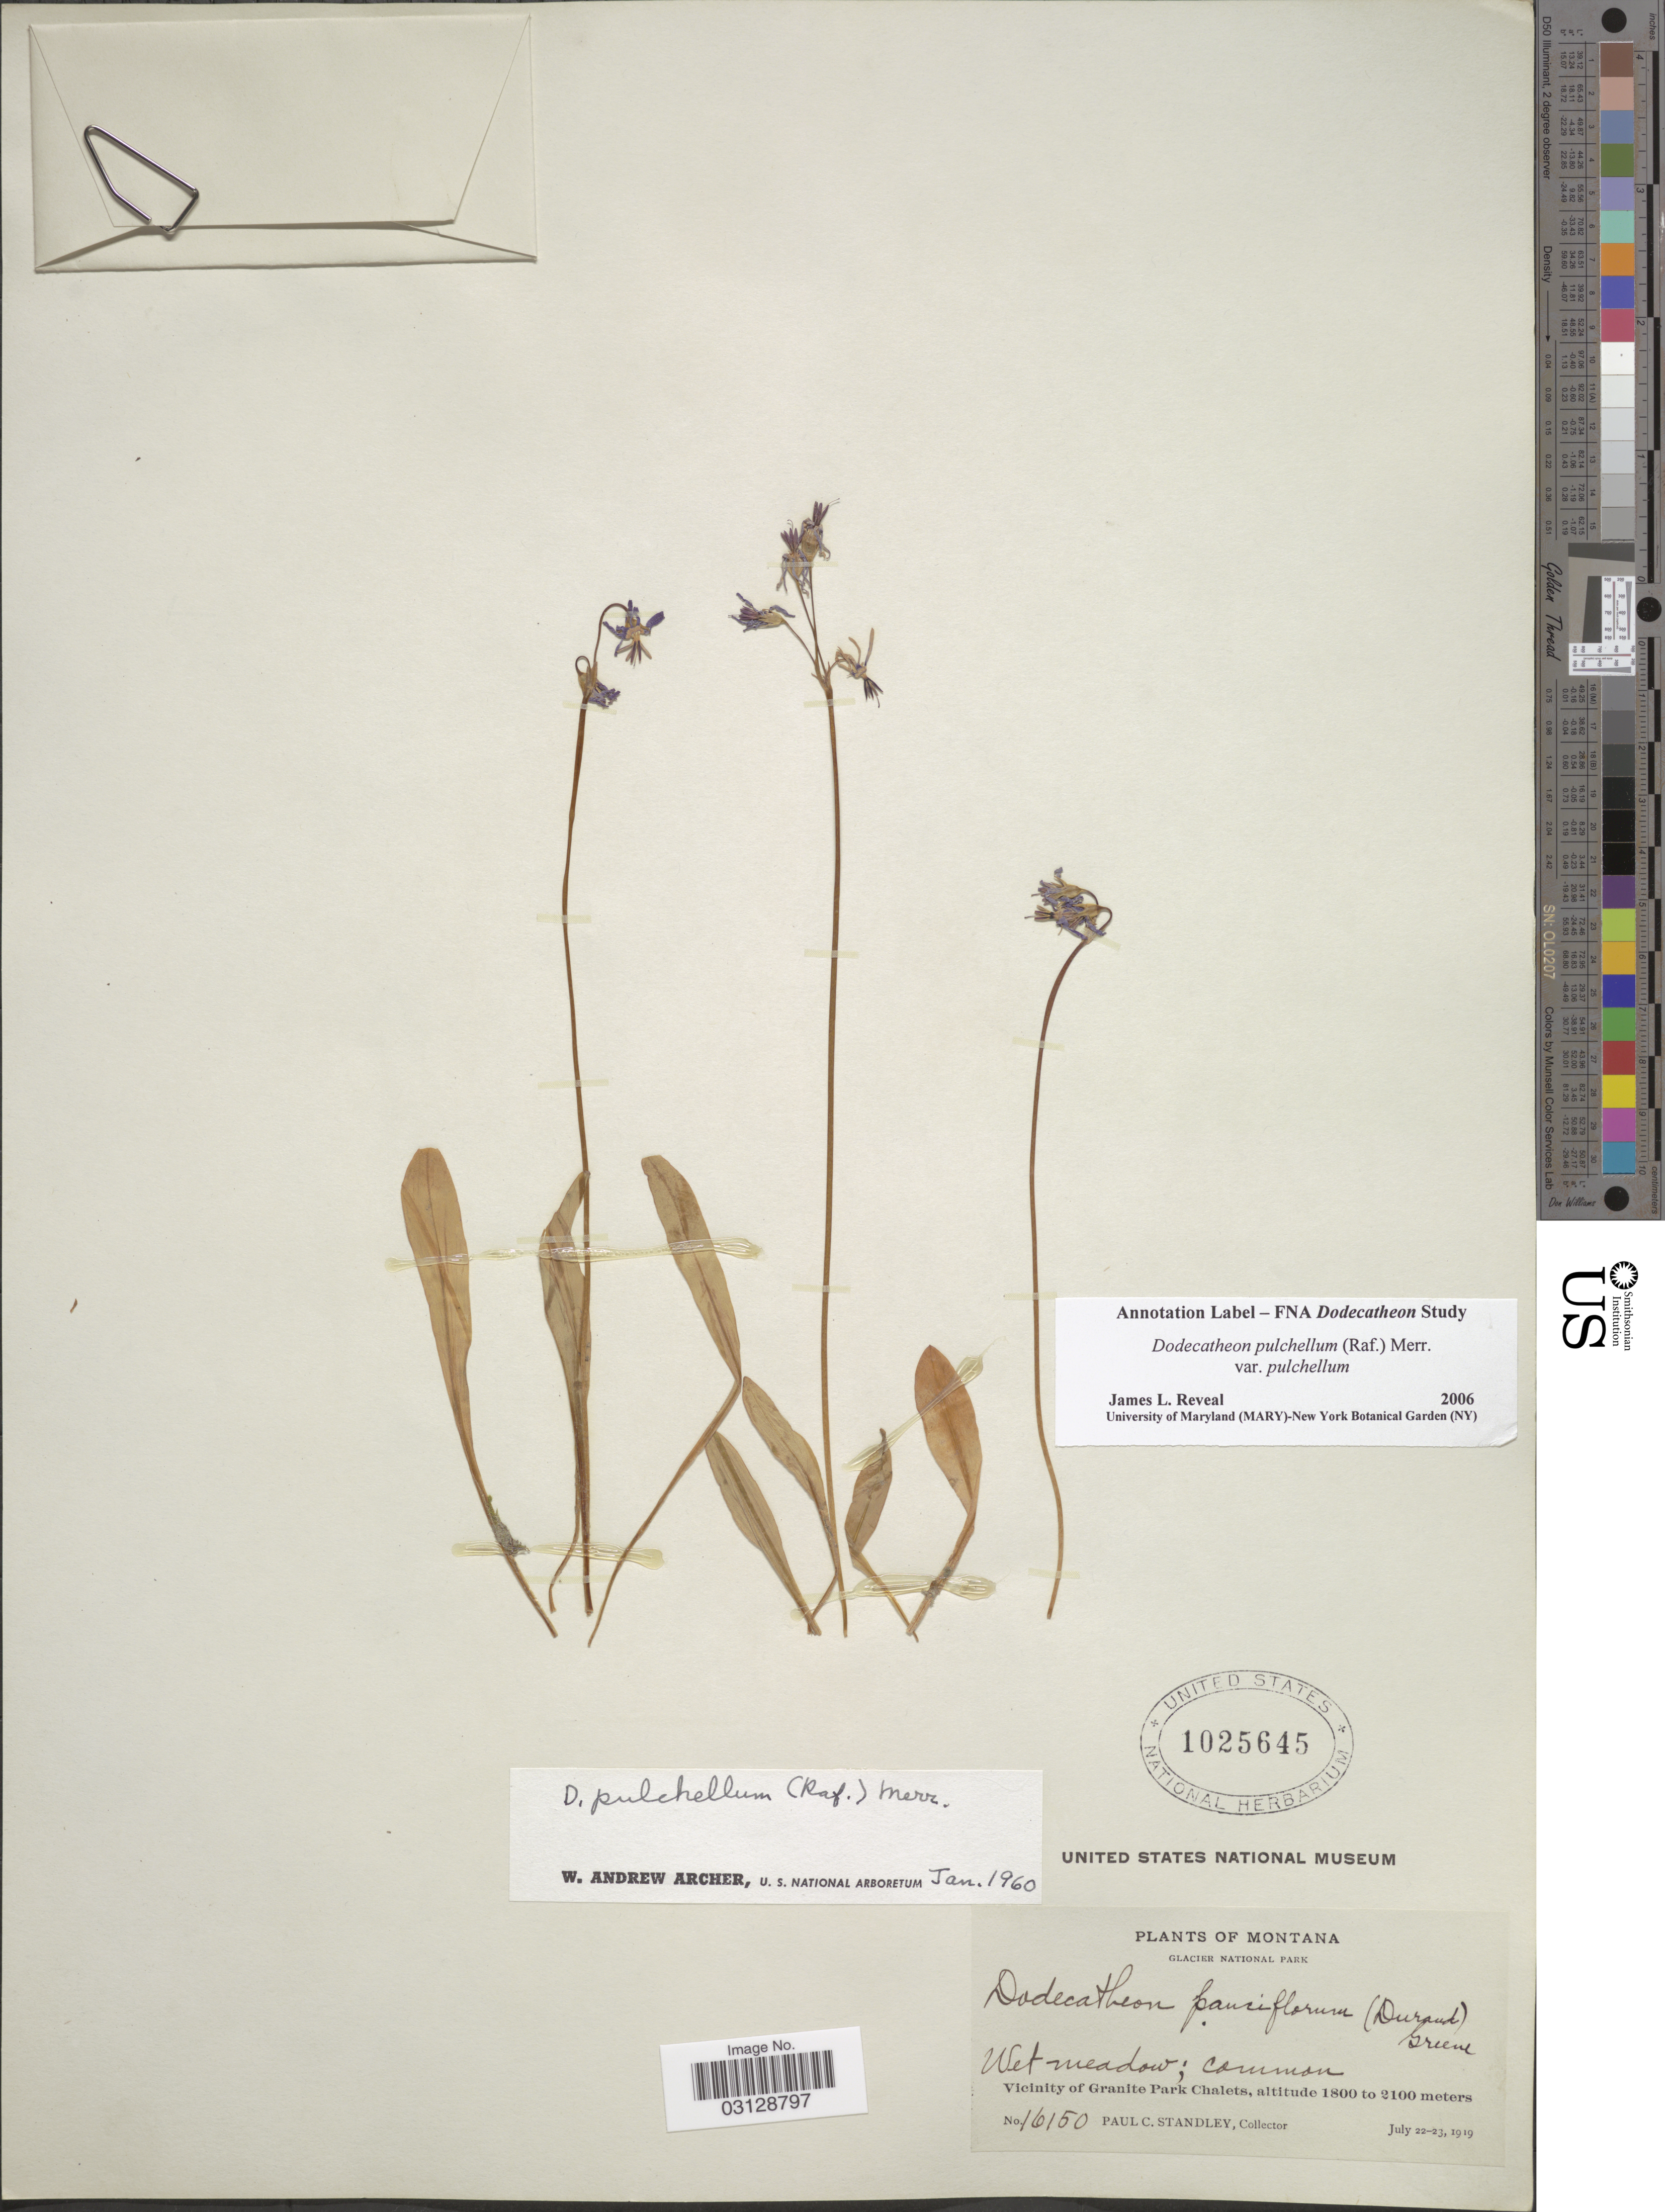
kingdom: Plantae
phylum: Tracheophyta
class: Magnoliopsida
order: Ericales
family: Primulaceae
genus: Dodecatheon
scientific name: Dodecatheon pulchellum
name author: (Raf.) Merr.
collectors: P. C. Standley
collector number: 16150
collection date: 1919-07-22/1919-07-23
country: United States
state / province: Montana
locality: Glacier National Park. Vicinity of Granite Park Chalets.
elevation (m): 1800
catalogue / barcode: US 1025645